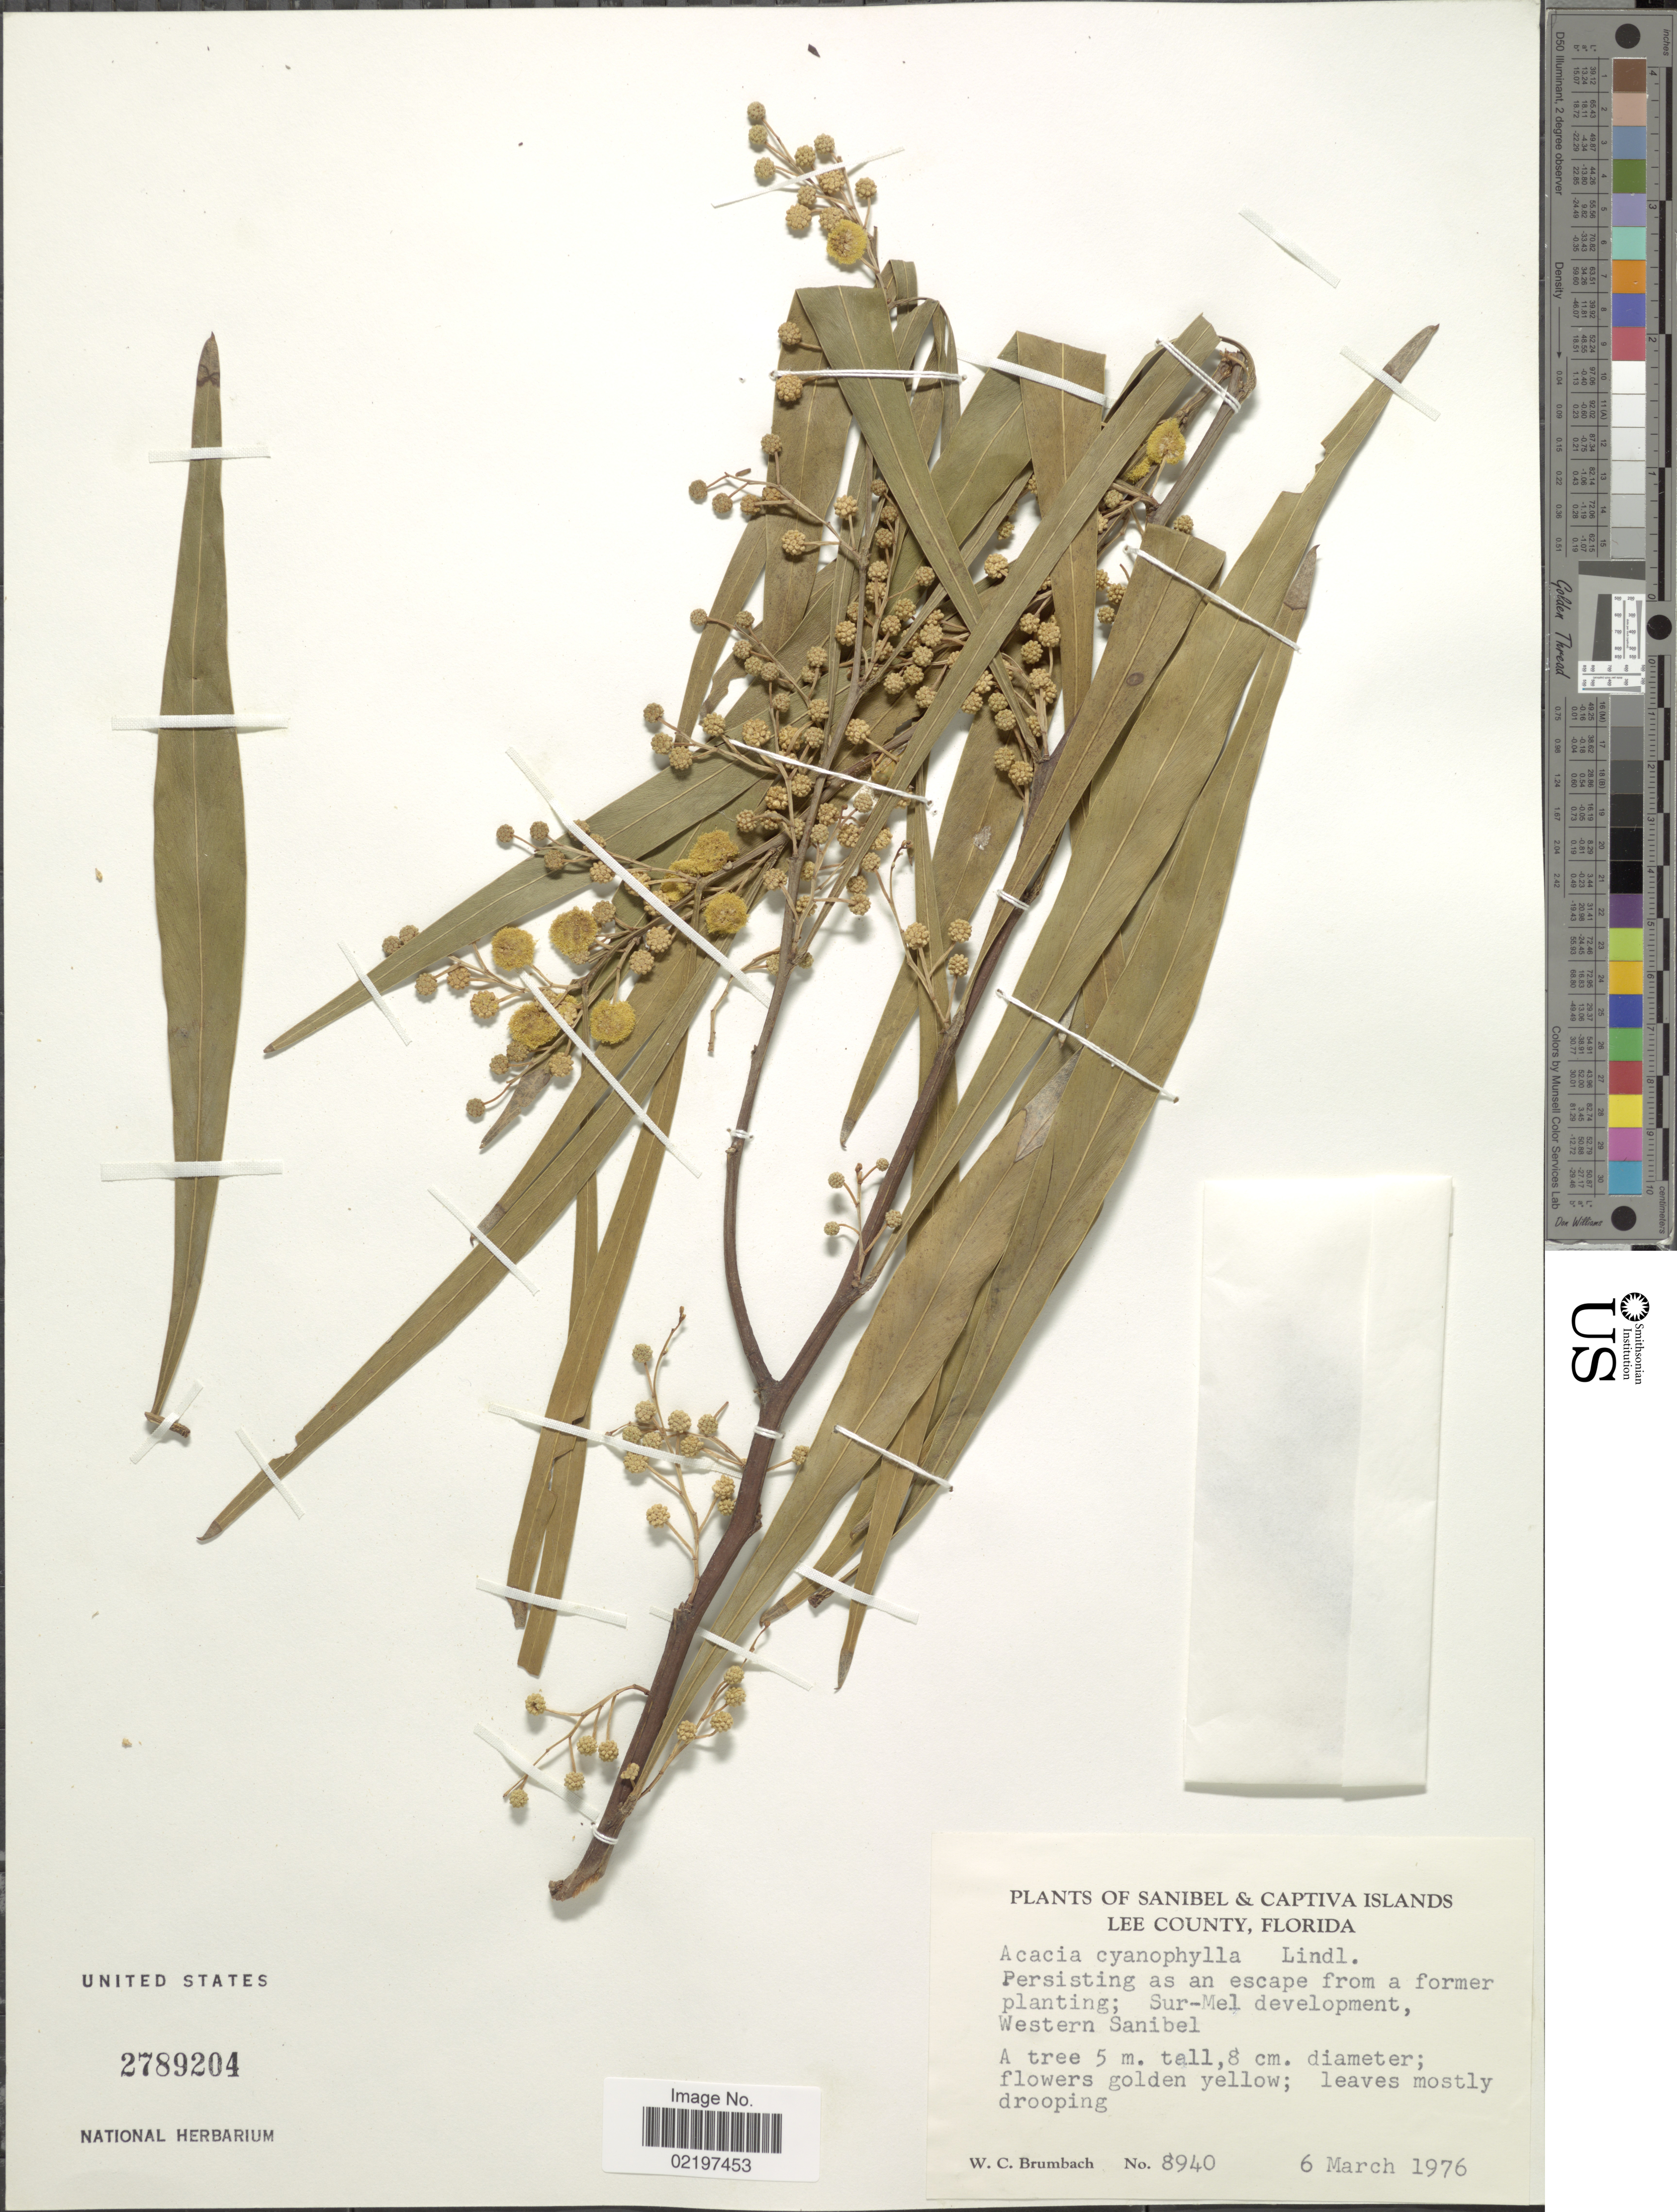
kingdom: Plantae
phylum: Tracheophyta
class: Magnoliopsida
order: Fabales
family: Fabaceae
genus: Acacia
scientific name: Acacia cyanophylla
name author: Lindl.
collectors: W. C. Brumbach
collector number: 8940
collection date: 1976-03-06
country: United States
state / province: Florida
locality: Sanibel & Captiva Islands, Lee County, Sur-Mel development, Western Sanibel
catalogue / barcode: US 2789204